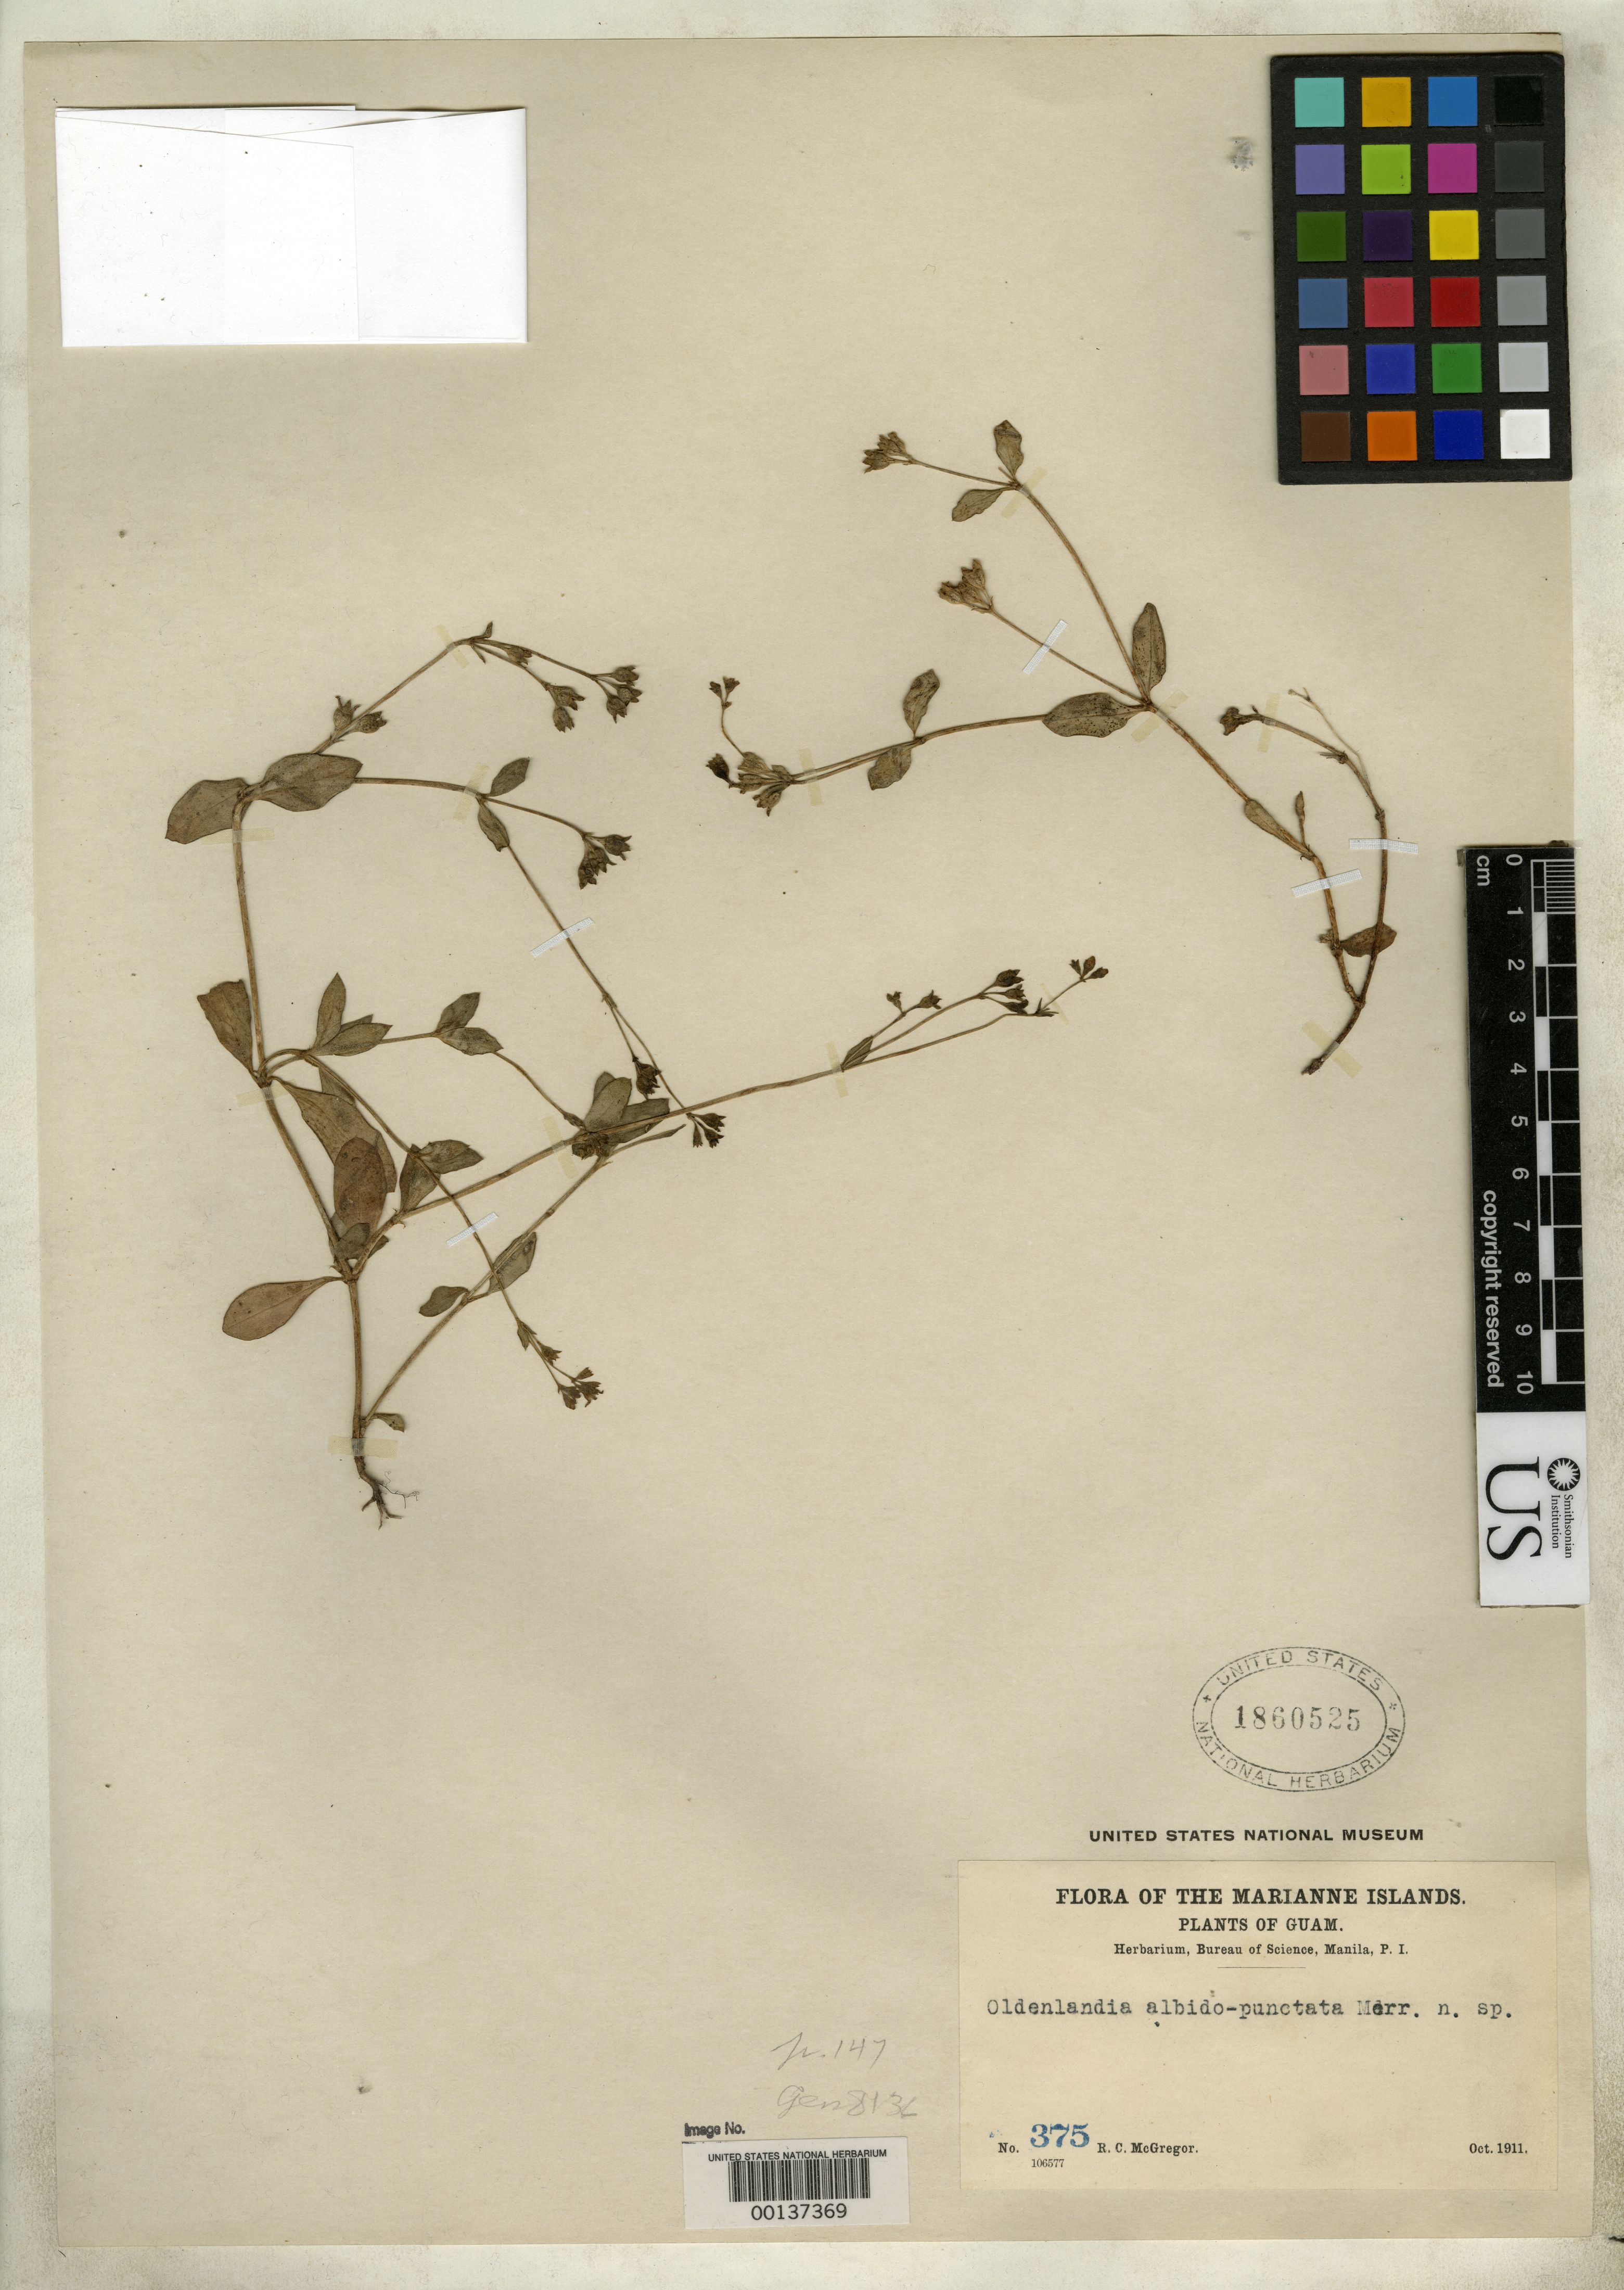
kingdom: Plantae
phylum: Tracheophyta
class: Magnoliopsida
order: Gentianales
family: Rubiaceae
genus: Oldenlandia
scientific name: Oldenlandia albido-punctata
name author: Merr.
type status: Isotype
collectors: R. C. McGregor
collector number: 375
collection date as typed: Oct 1911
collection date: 1911-10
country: Guam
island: Guam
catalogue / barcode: US 1860525